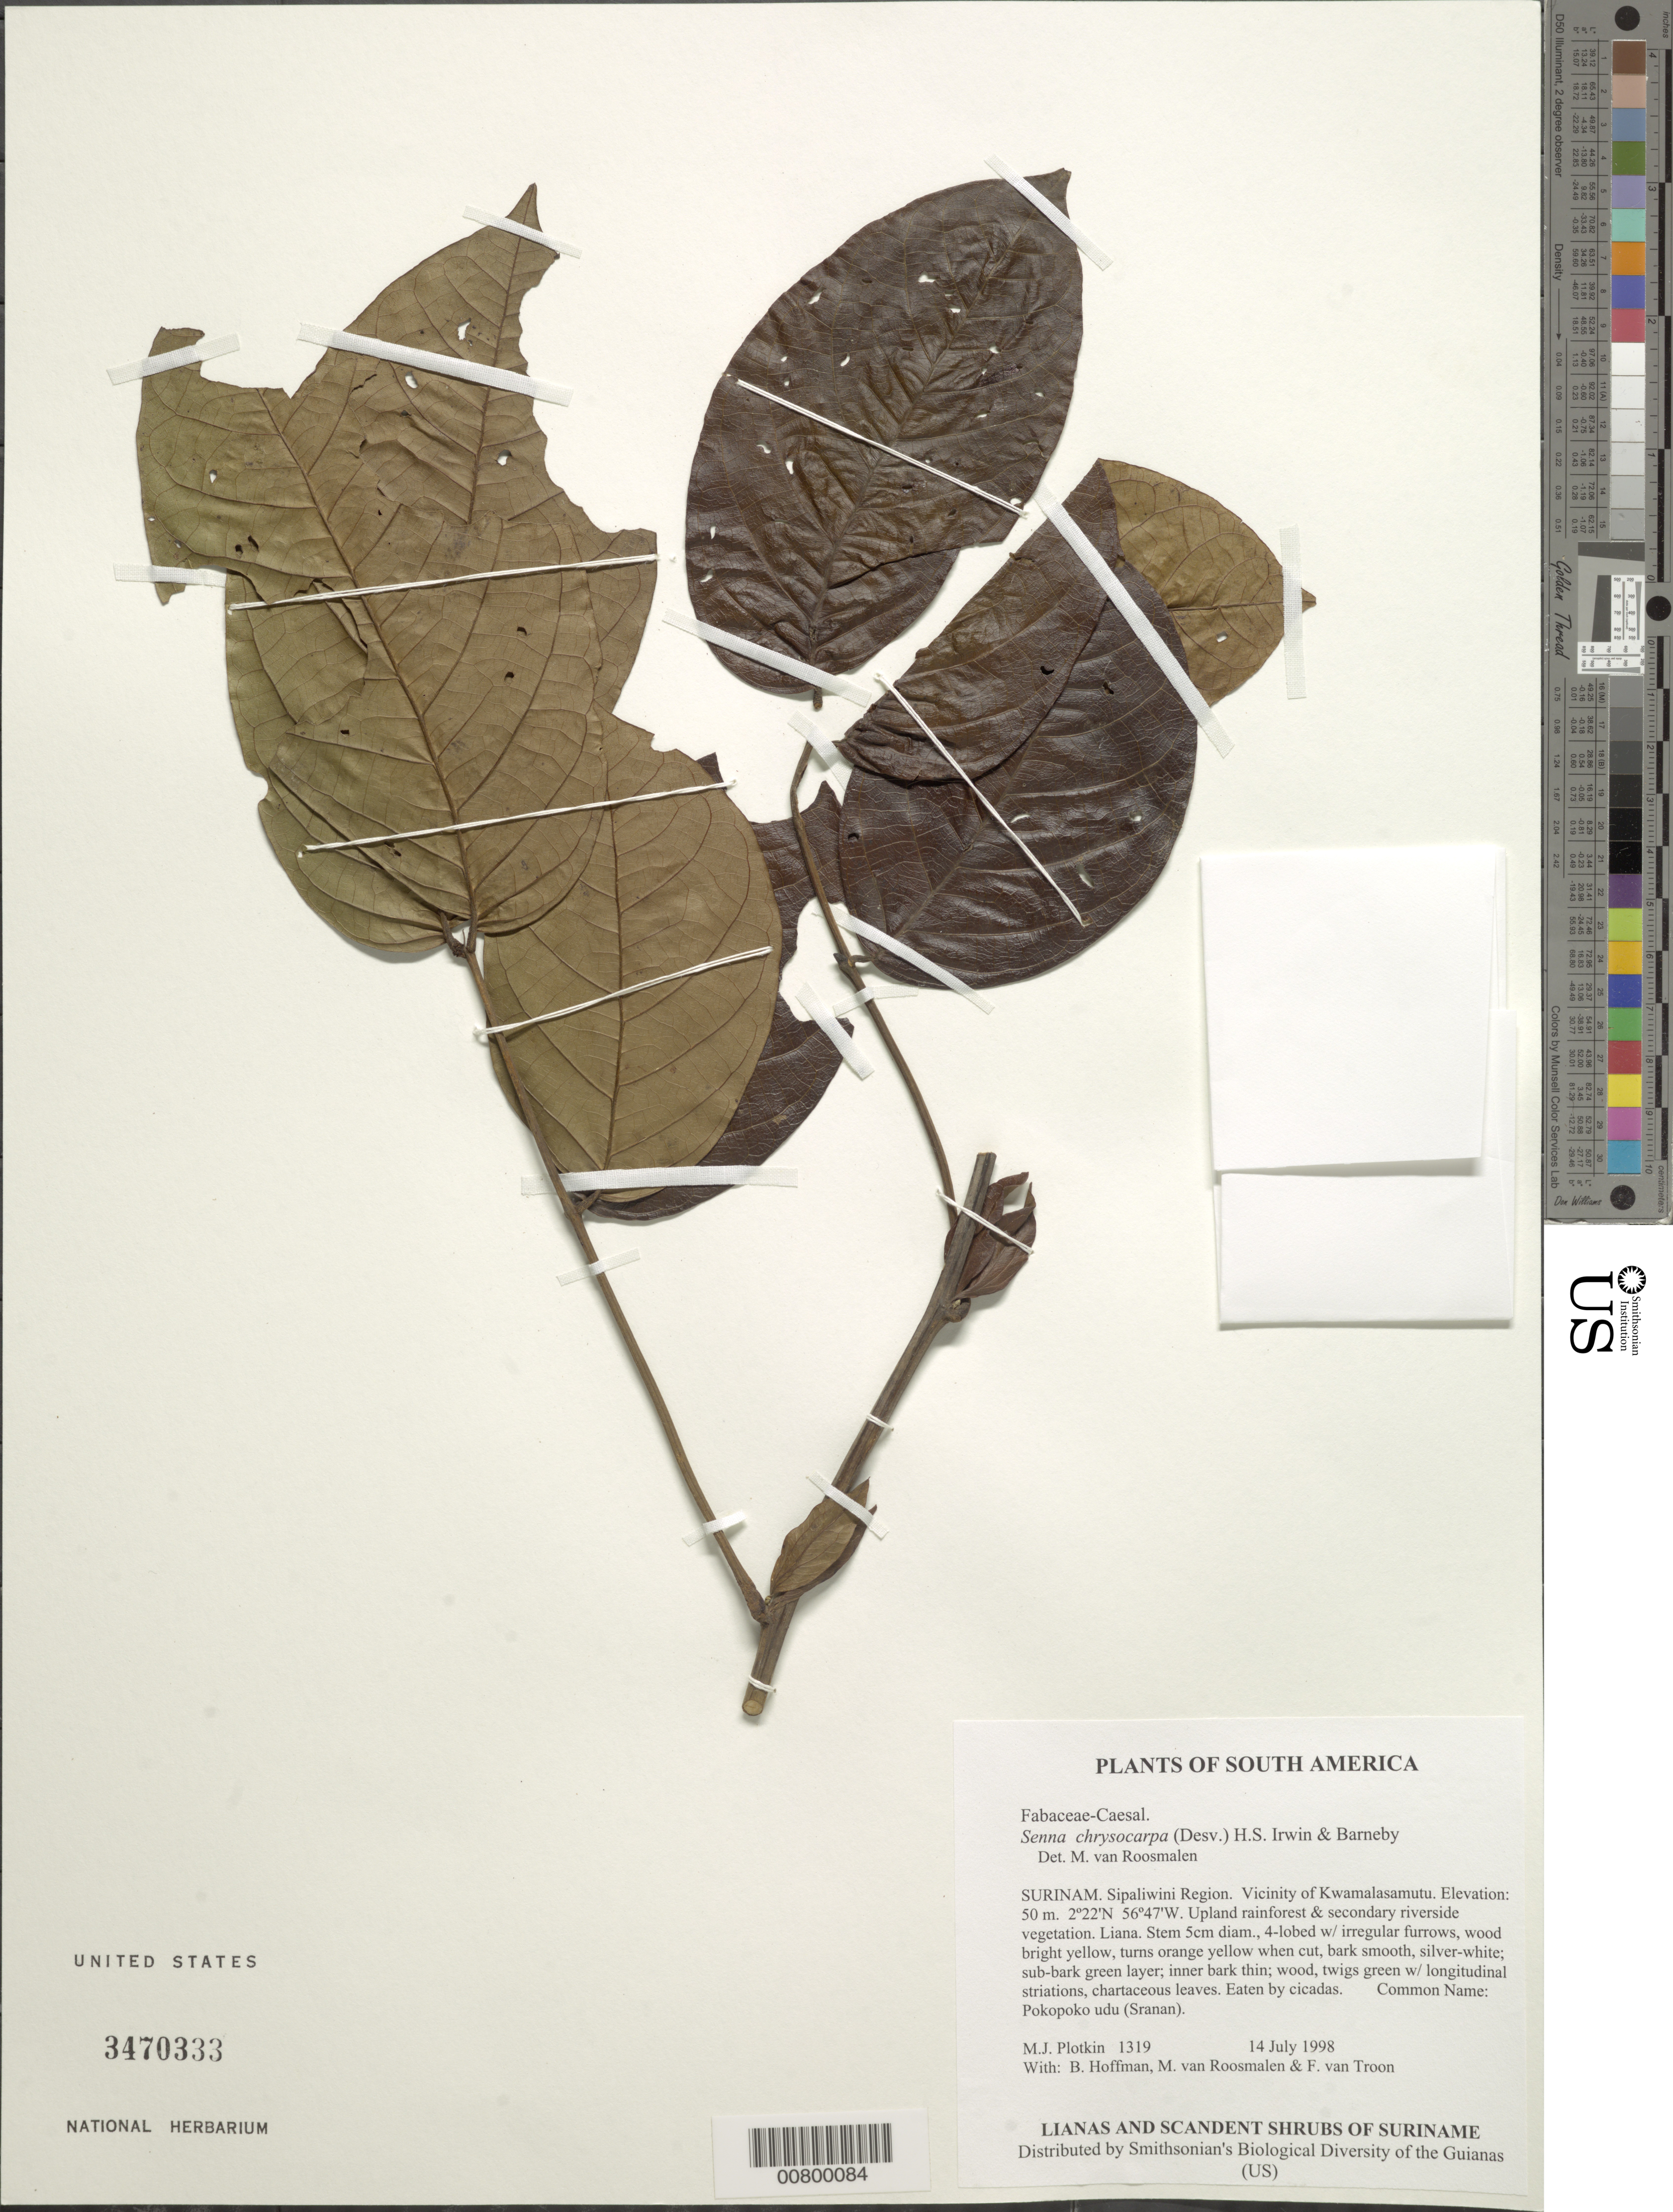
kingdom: Plantae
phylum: Tracheophyta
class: Magnoliopsida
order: Fabales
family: Fabaceae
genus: Senna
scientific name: Senna chrysocarpa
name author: (Desv.) H.S. Irwin & Barneby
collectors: M. Plotkin, B. Hoffman, M. Van Roosmalen & F. Van Troon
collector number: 1319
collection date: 1998-07-14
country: Suriname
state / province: Sipaliwini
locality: Vicinity of Kwamalasamutu.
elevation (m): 50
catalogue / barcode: US 3470333